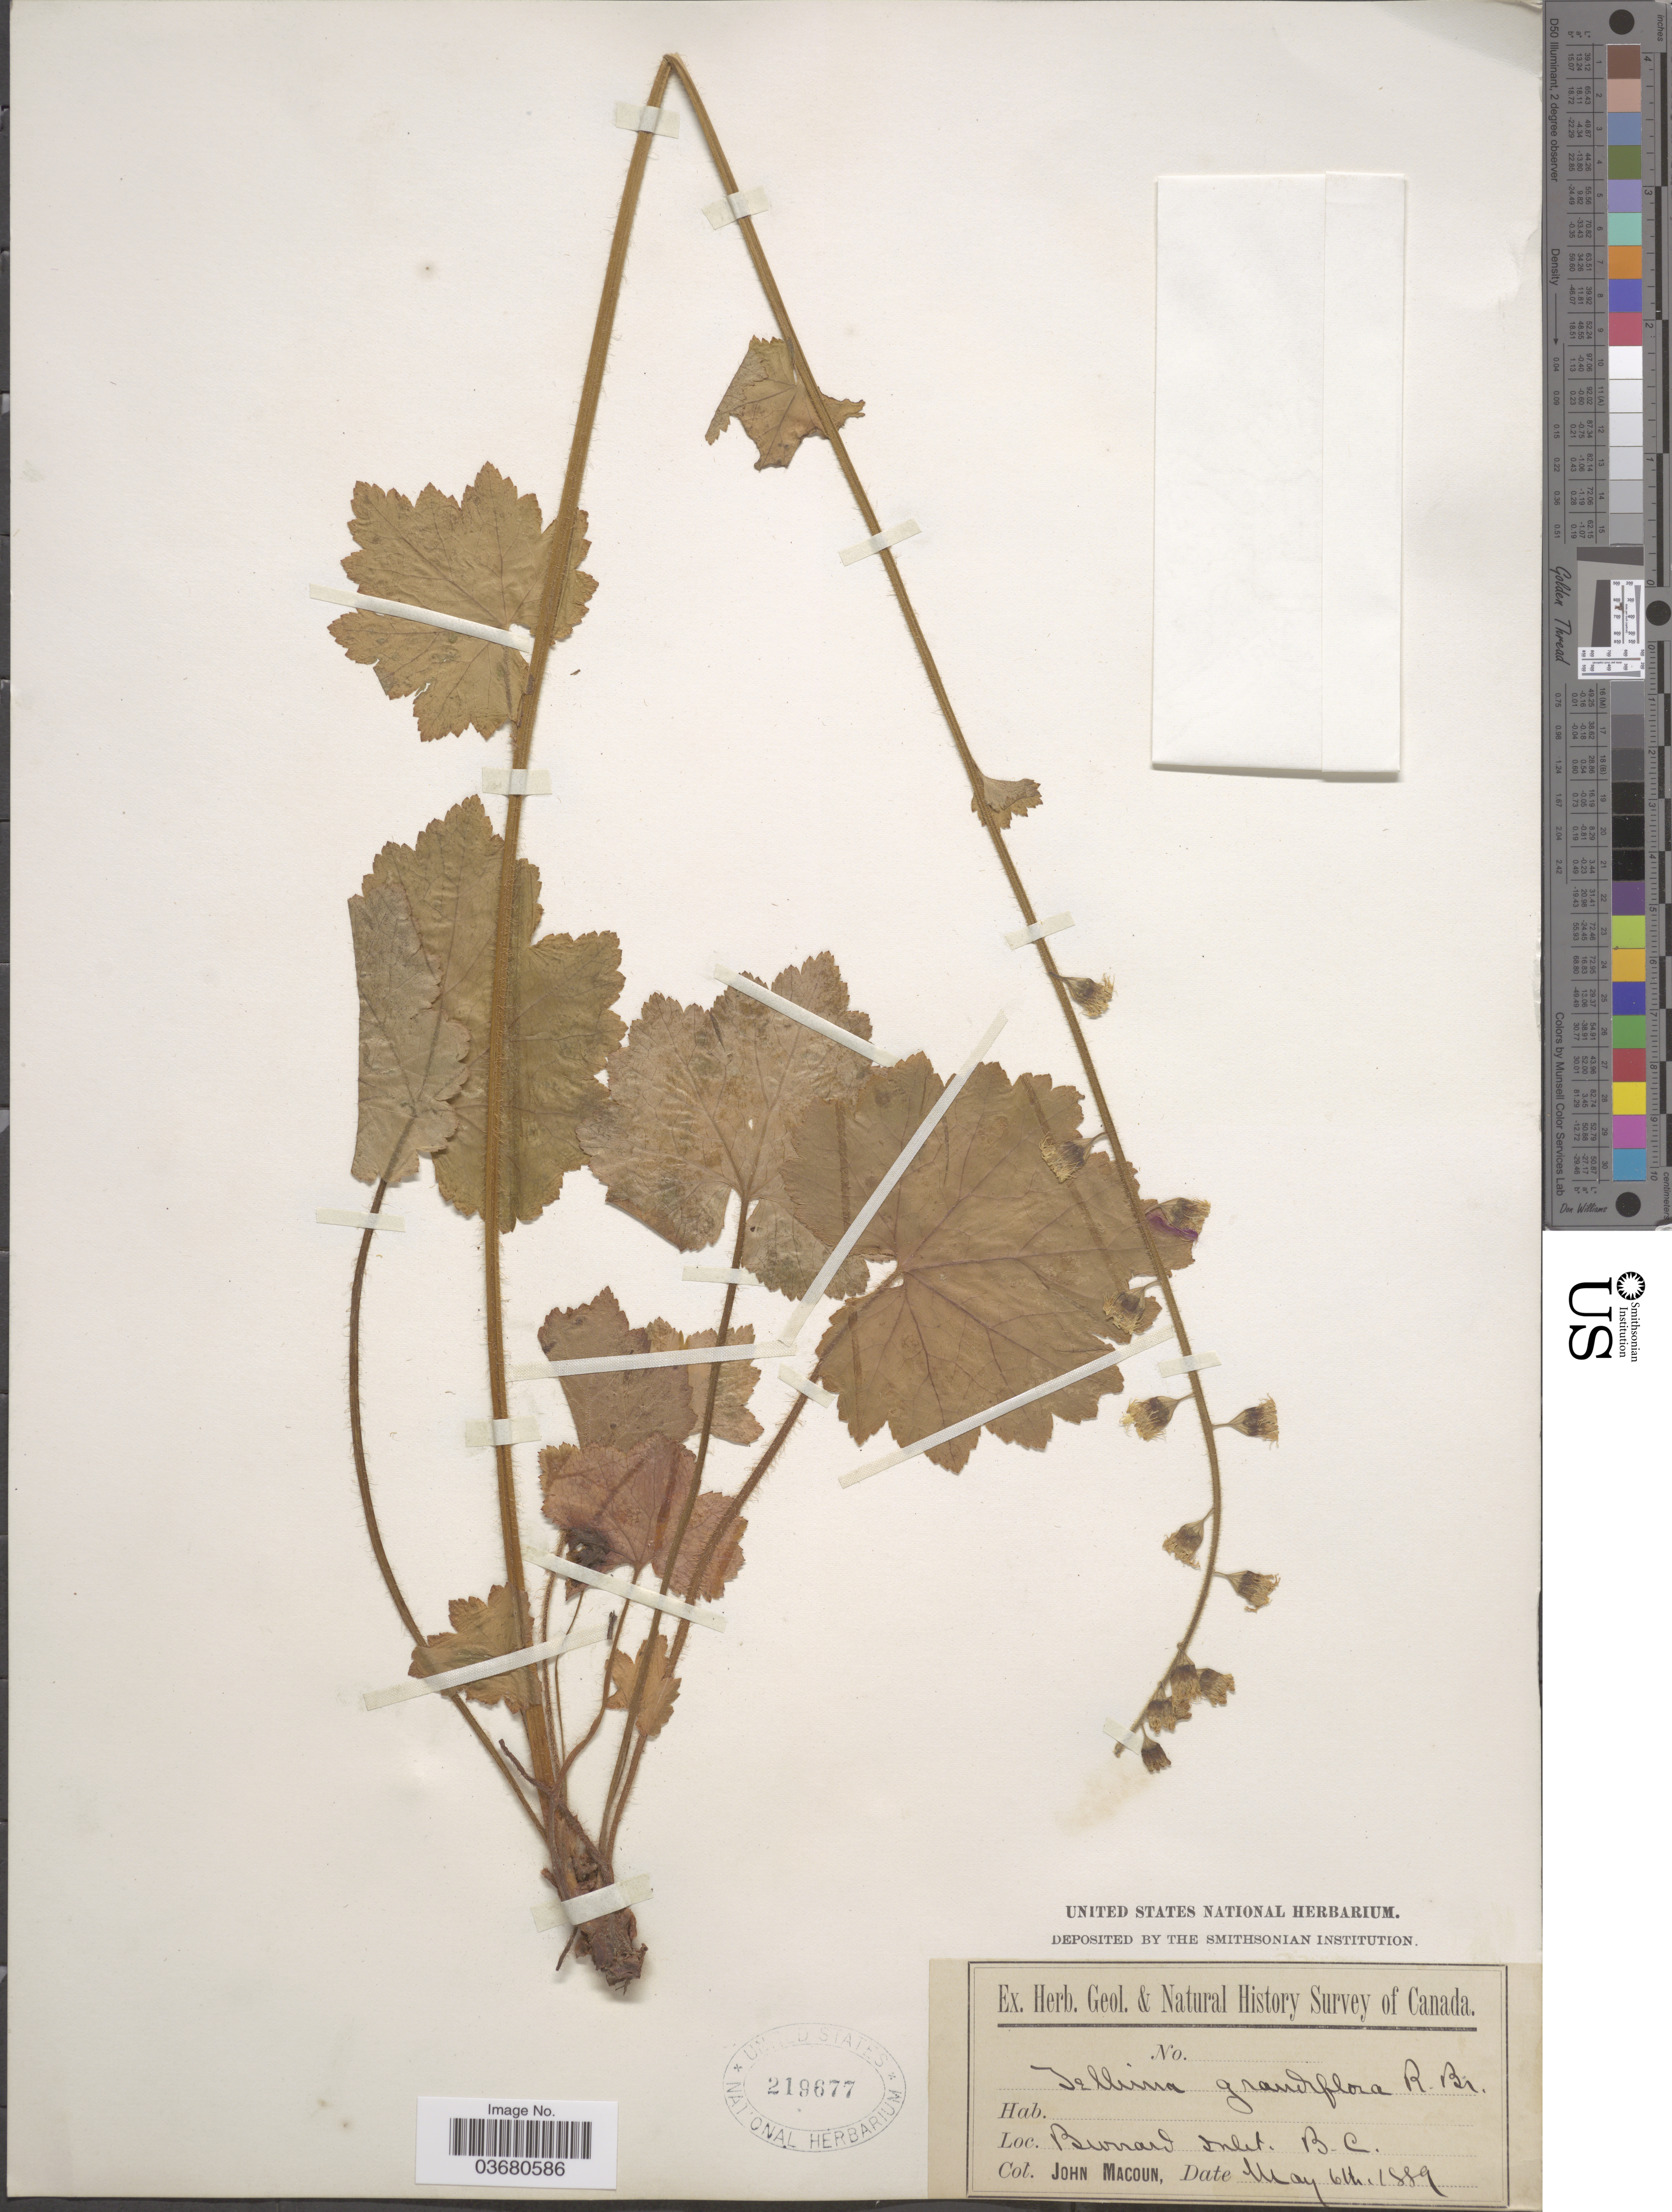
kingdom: Plantae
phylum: Tracheophyta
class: Magnoliopsida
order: Saxifragales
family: Saxifragaceae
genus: Tellima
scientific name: Tellima grandiflora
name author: (Pursh) Douglas ex Lindl.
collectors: J. Macoun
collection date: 1889-05-06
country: Canada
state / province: British Columbia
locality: Burrard Inlet.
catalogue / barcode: US 219677